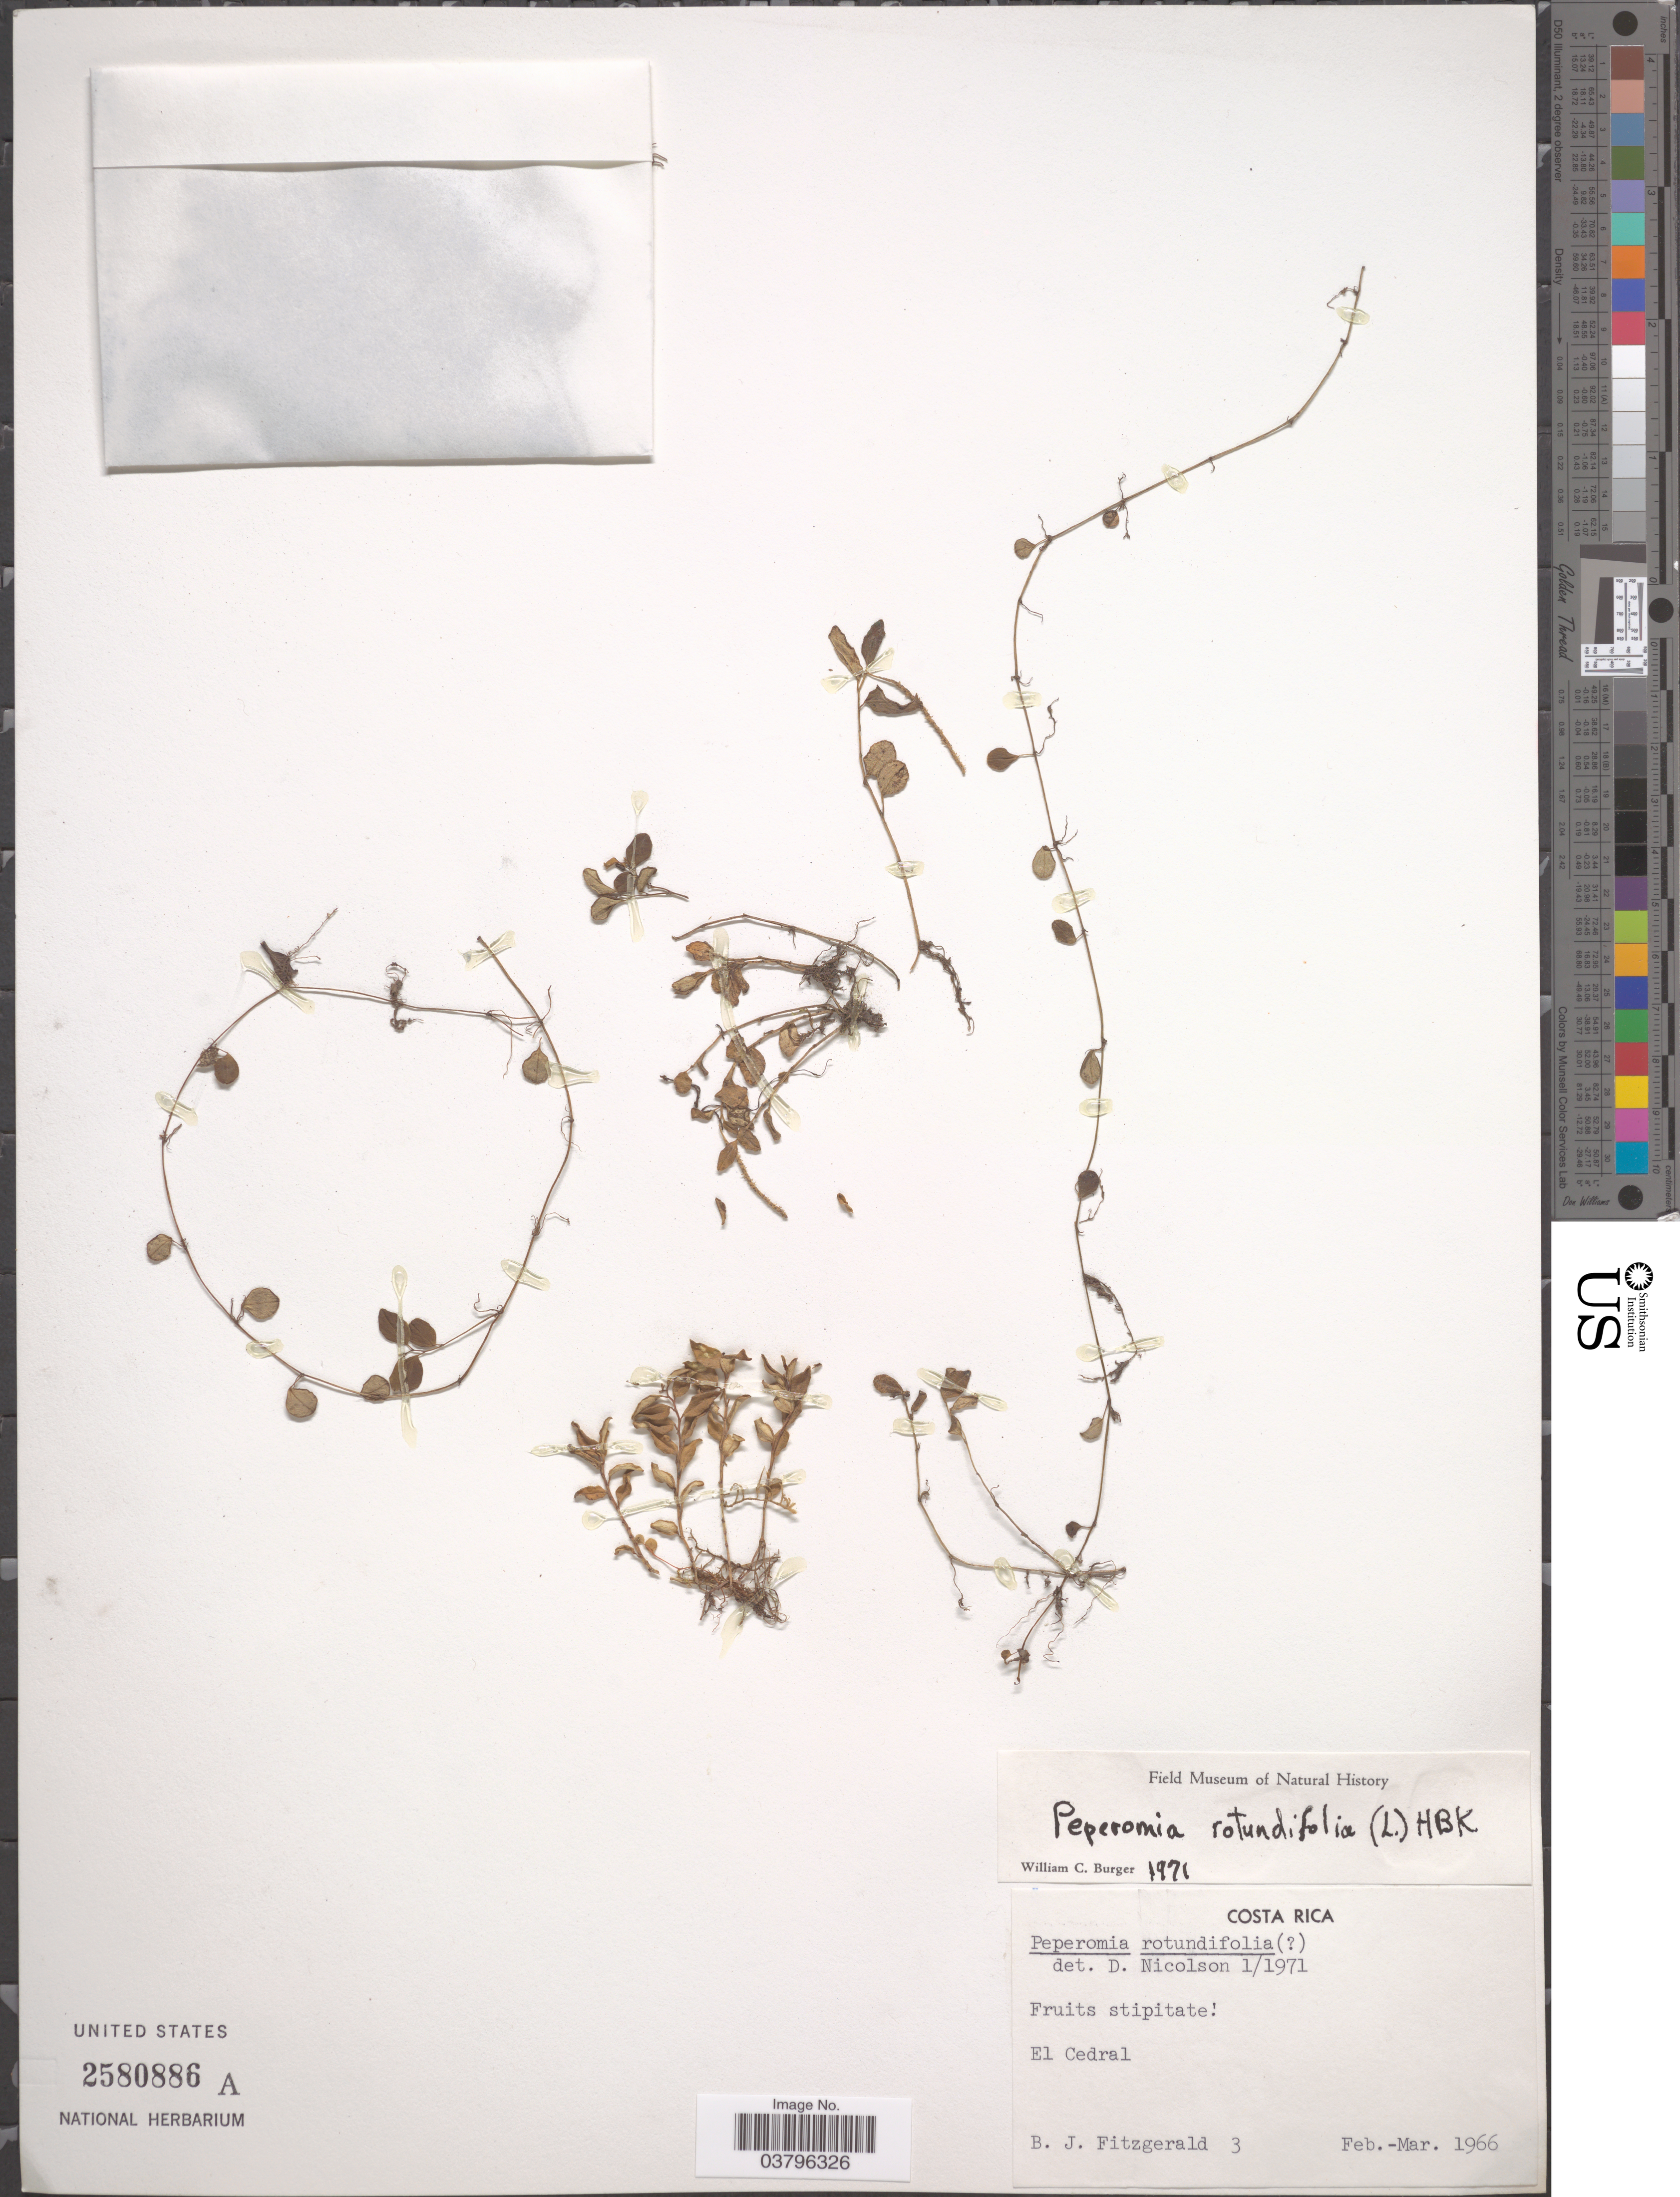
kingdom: Plantae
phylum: Tracheophyta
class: Magnoliopsida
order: Piperales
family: Piperaceae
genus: Peperomia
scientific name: Peperomia tonduzii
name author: C. DC.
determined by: Jiménez, José Estaban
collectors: B. Fitzgerald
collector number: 3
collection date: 1966-02/1966-03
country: Costa Rica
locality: El Cedral.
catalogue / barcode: US 2580886A